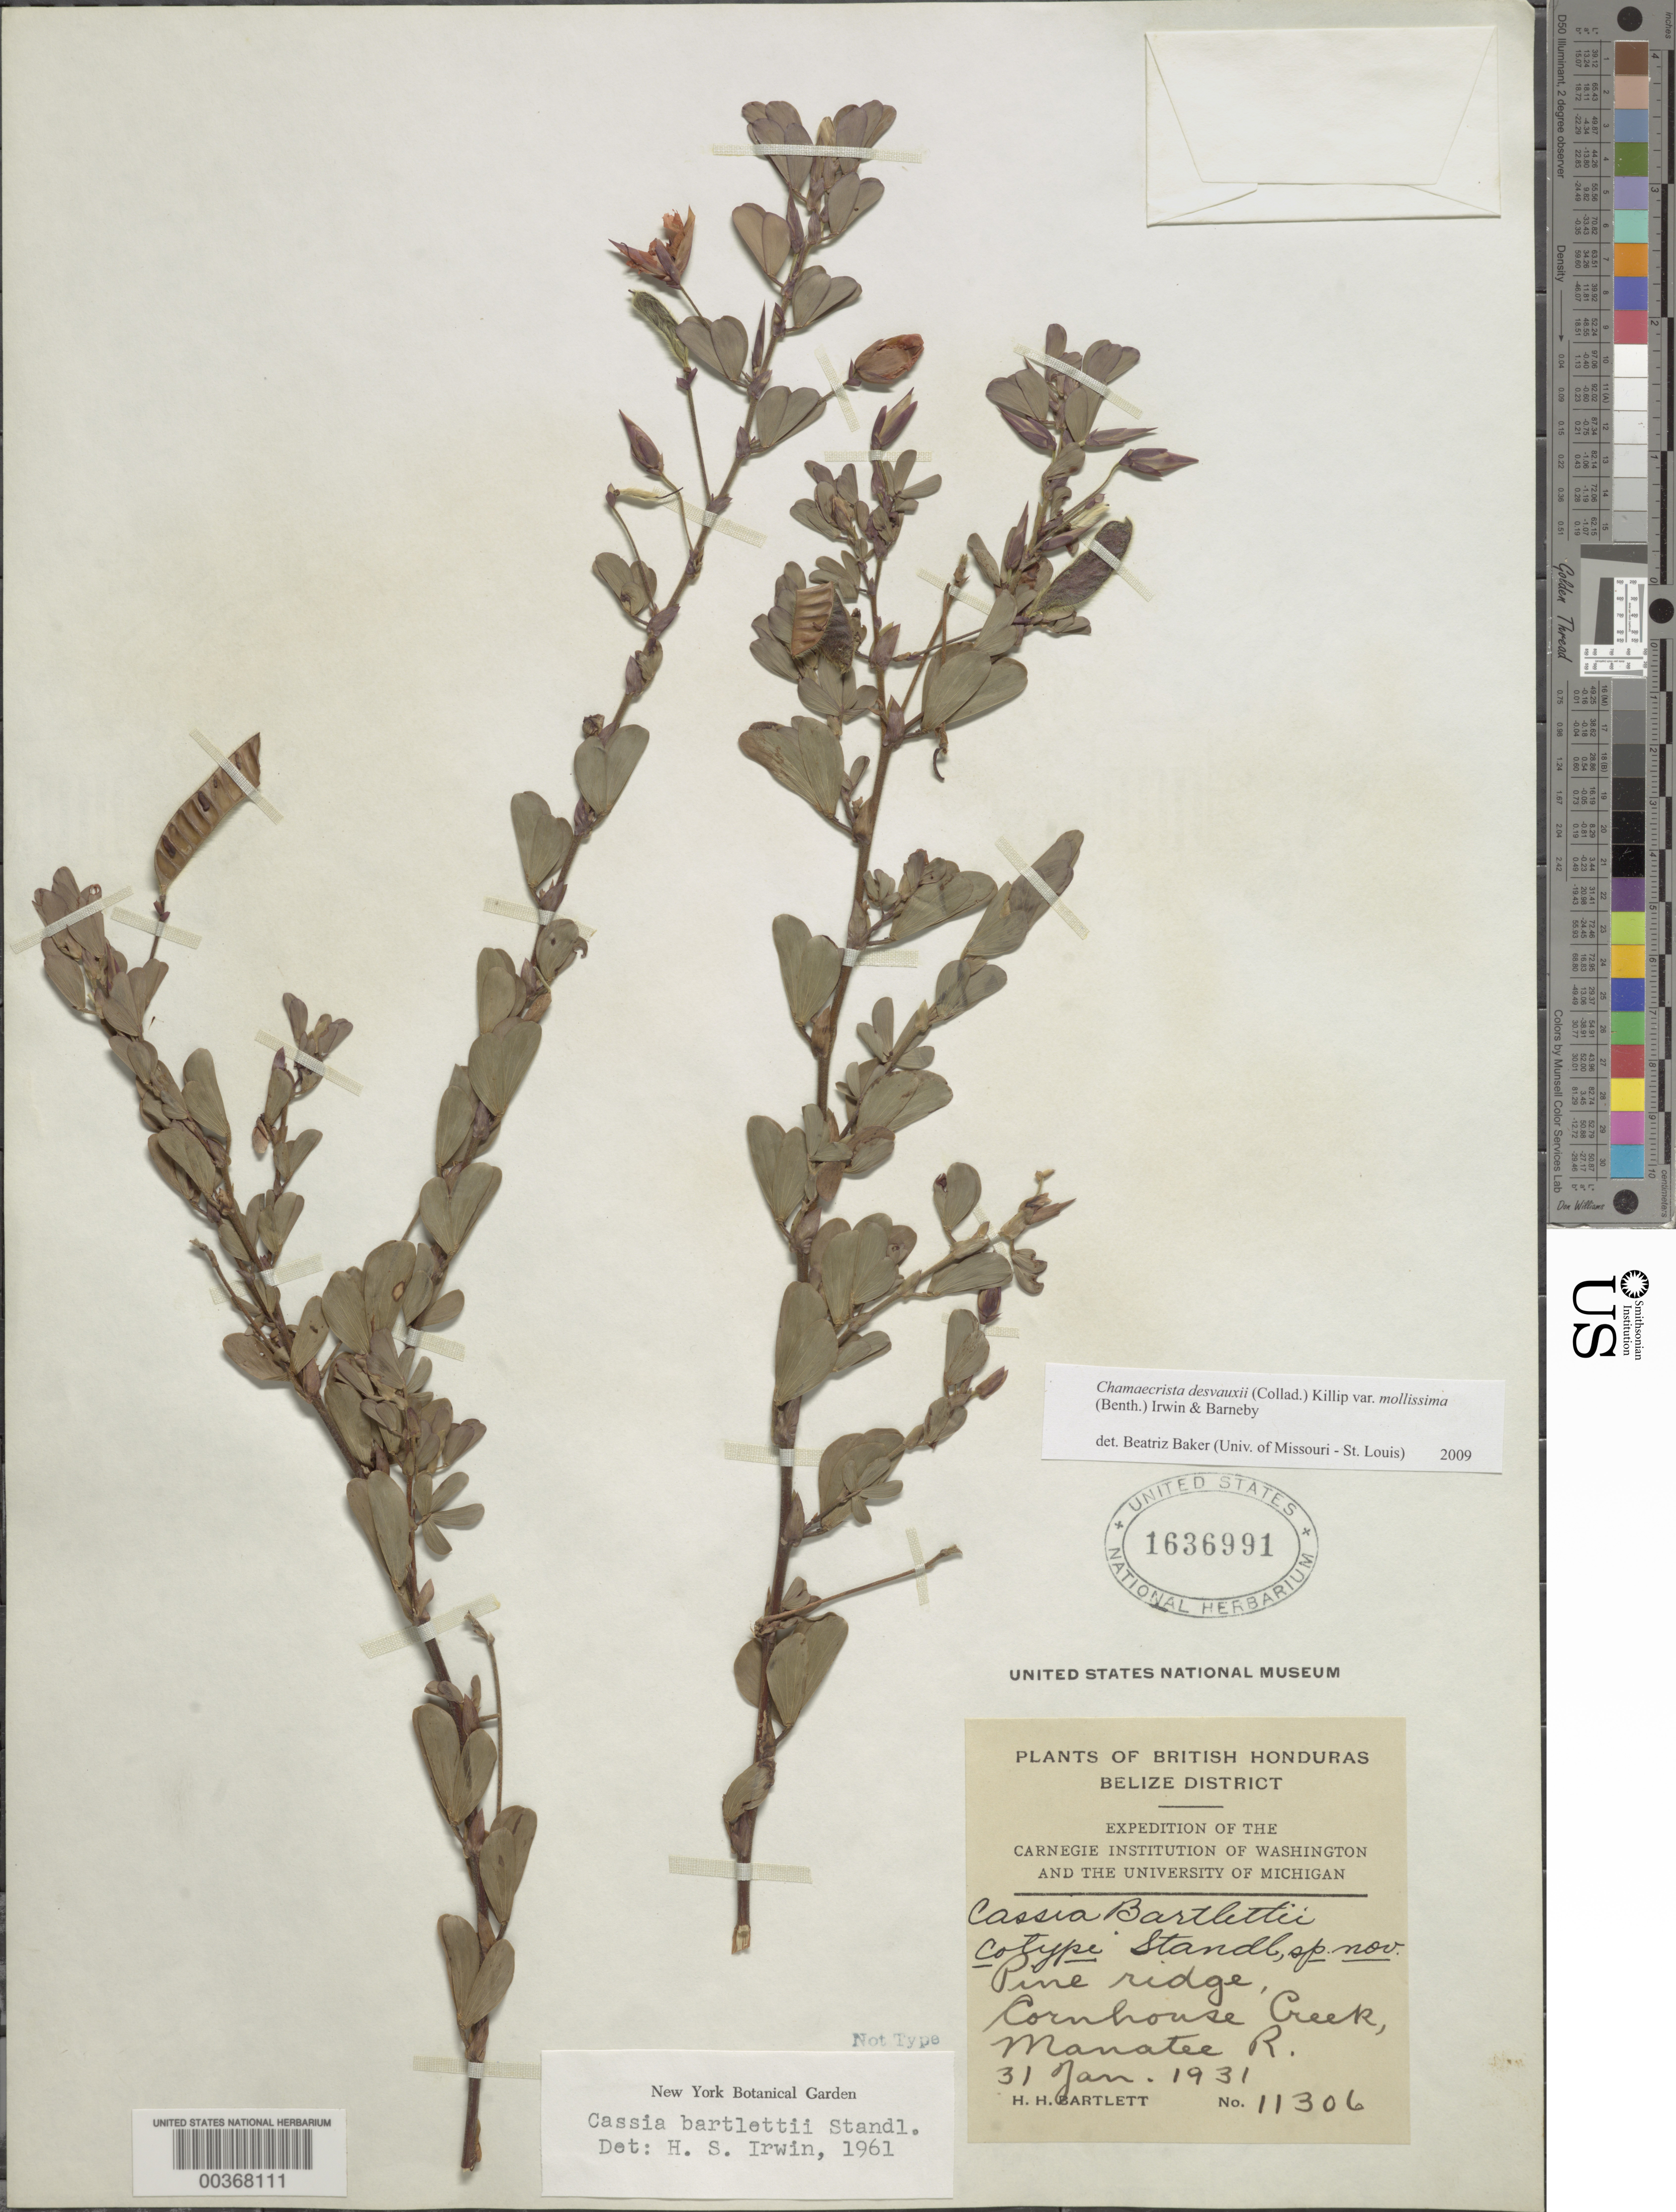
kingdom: Plantae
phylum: Tracheophyta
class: Magnoliopsida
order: Fabales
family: Fabaceae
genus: Chamaecrista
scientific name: Chamaecrista desvauxii var. mollissima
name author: (Benth.) H.S. Irwin & Barneby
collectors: H. H. Bartlett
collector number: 11306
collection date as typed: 31 Jan 1931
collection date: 1931-01-31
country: Belize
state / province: Belize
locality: Cornhouse Creek, Manatee River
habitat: Pine ridge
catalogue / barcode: US 1636991